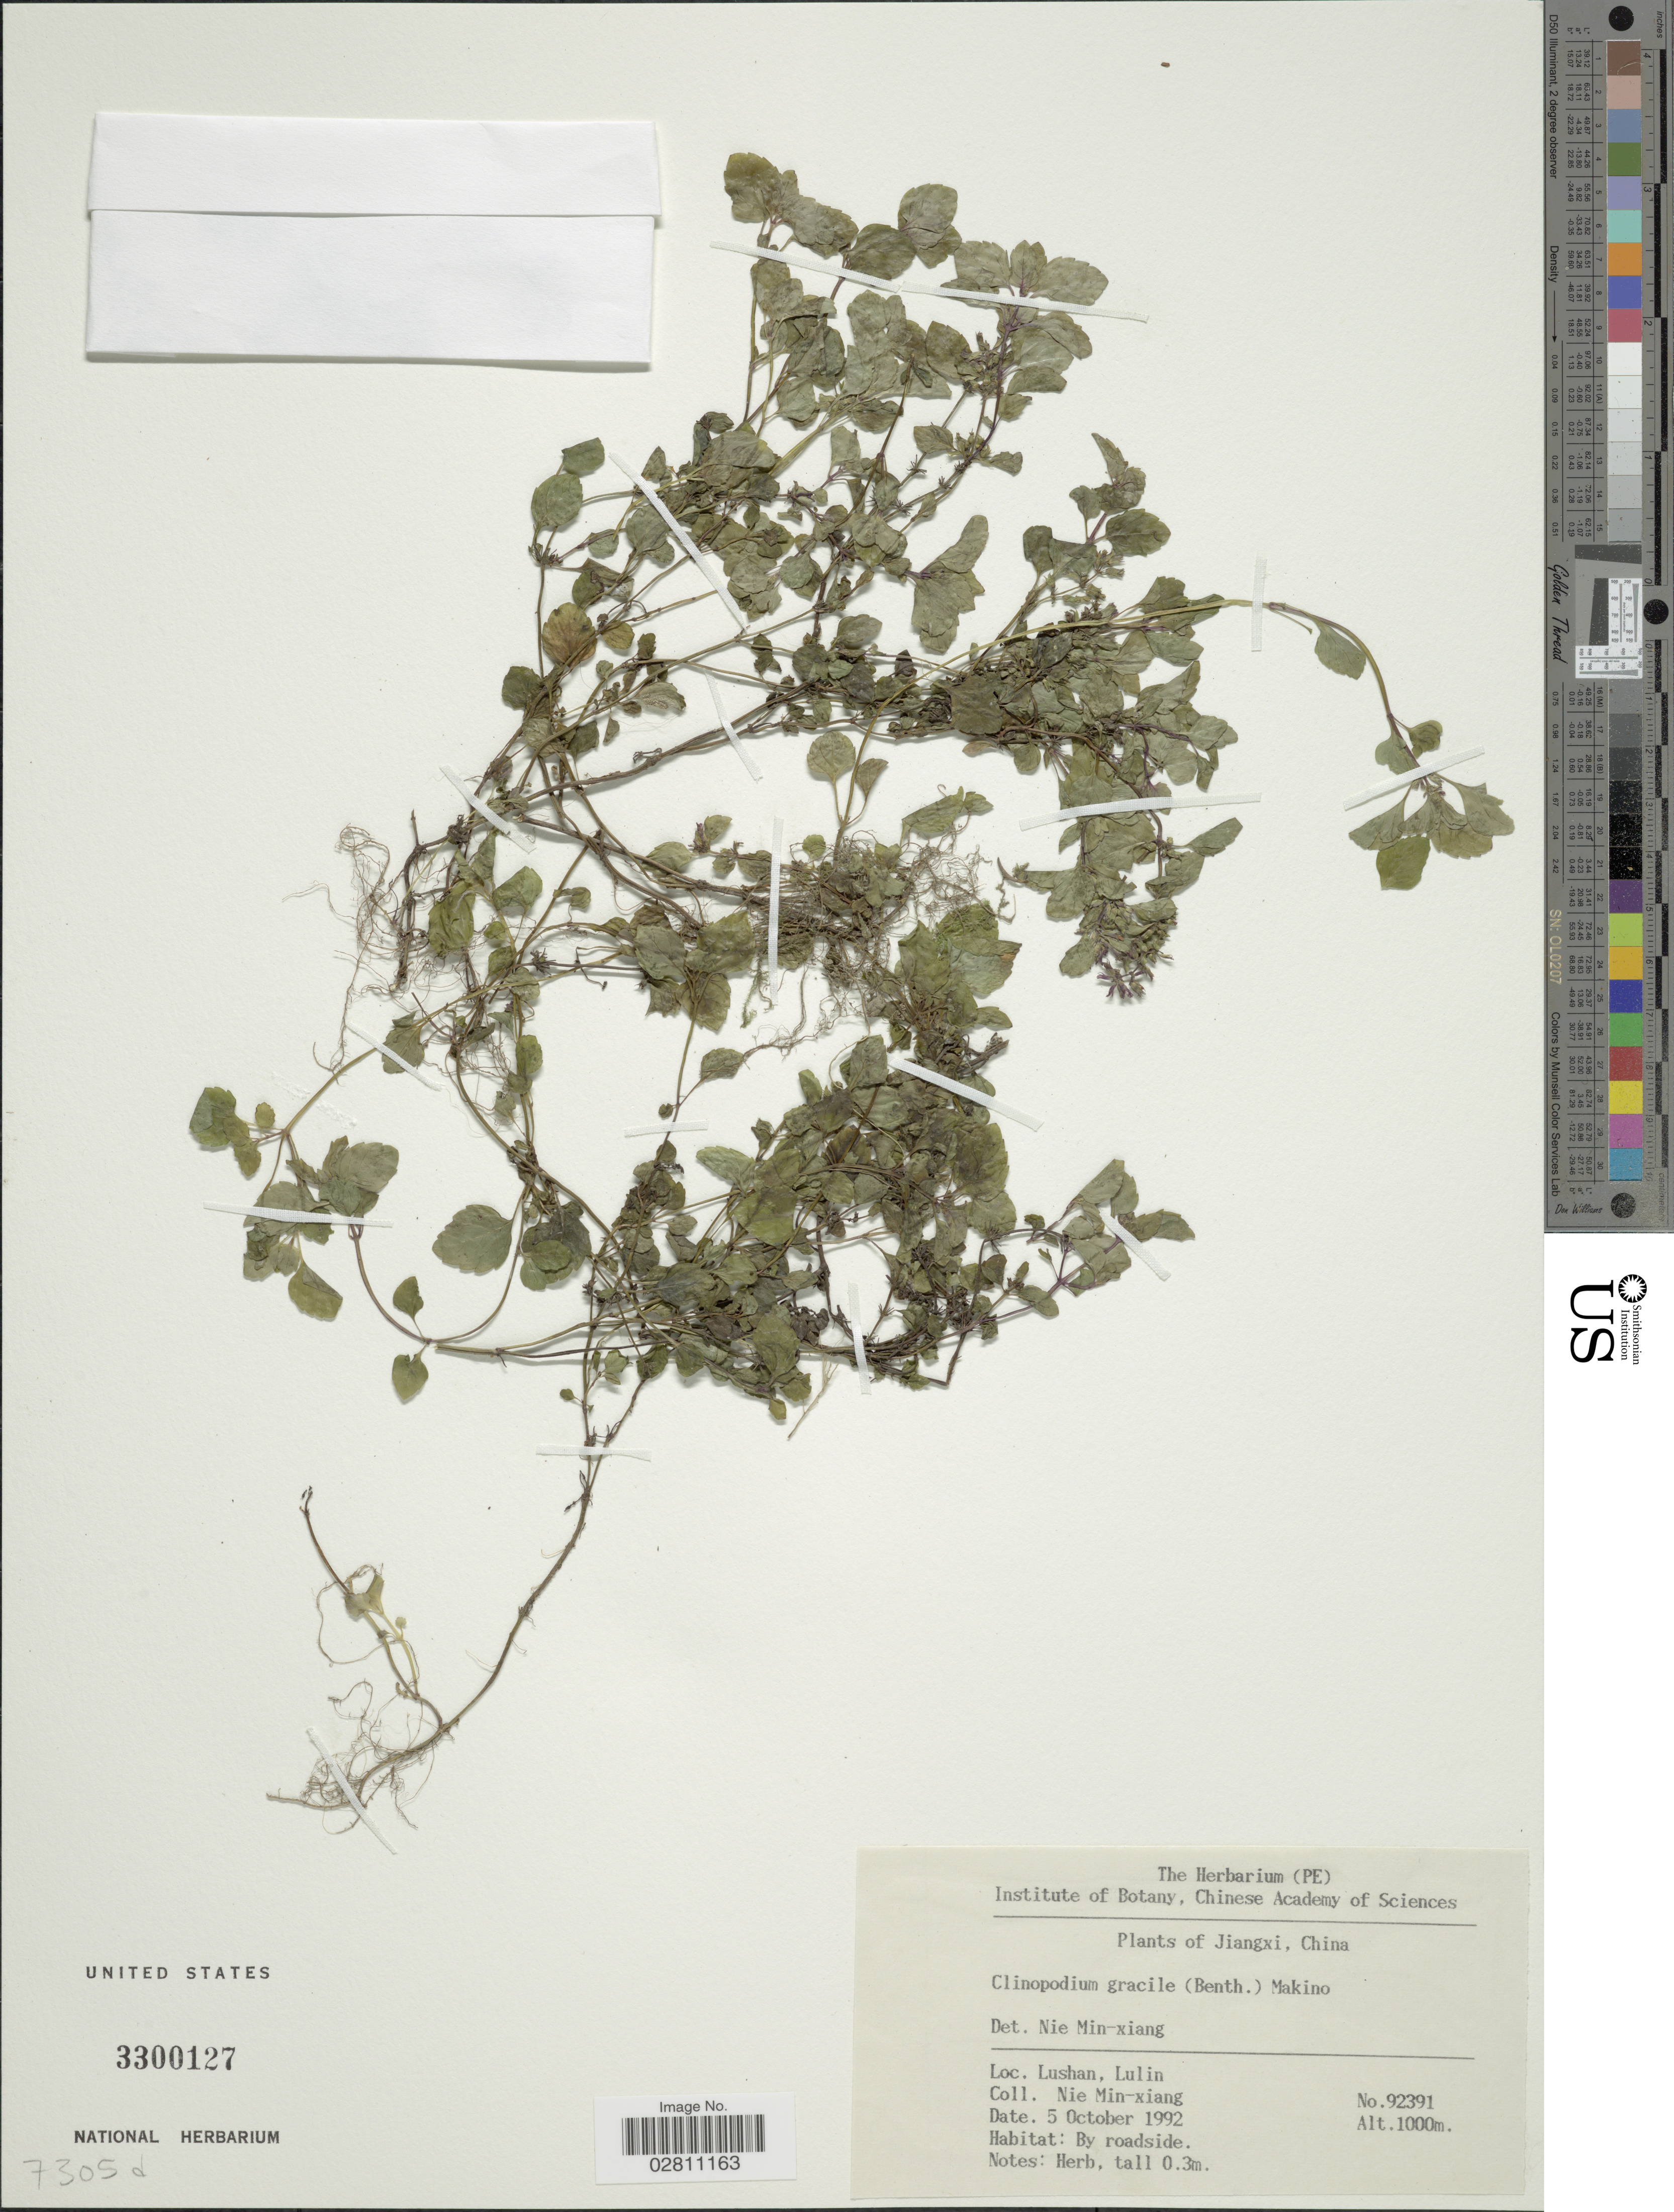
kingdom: Plantae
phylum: Tracheophyta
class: Magnoliopsida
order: Lamiales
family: Lamiaceae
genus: Clinopodium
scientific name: Clinopodium gracile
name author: (Benth.) Kuntze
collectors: M. Nie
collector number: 92391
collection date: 1992-10-05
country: China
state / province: Jiangxi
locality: Lushan, Lulin.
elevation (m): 1000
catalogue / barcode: US 3300127